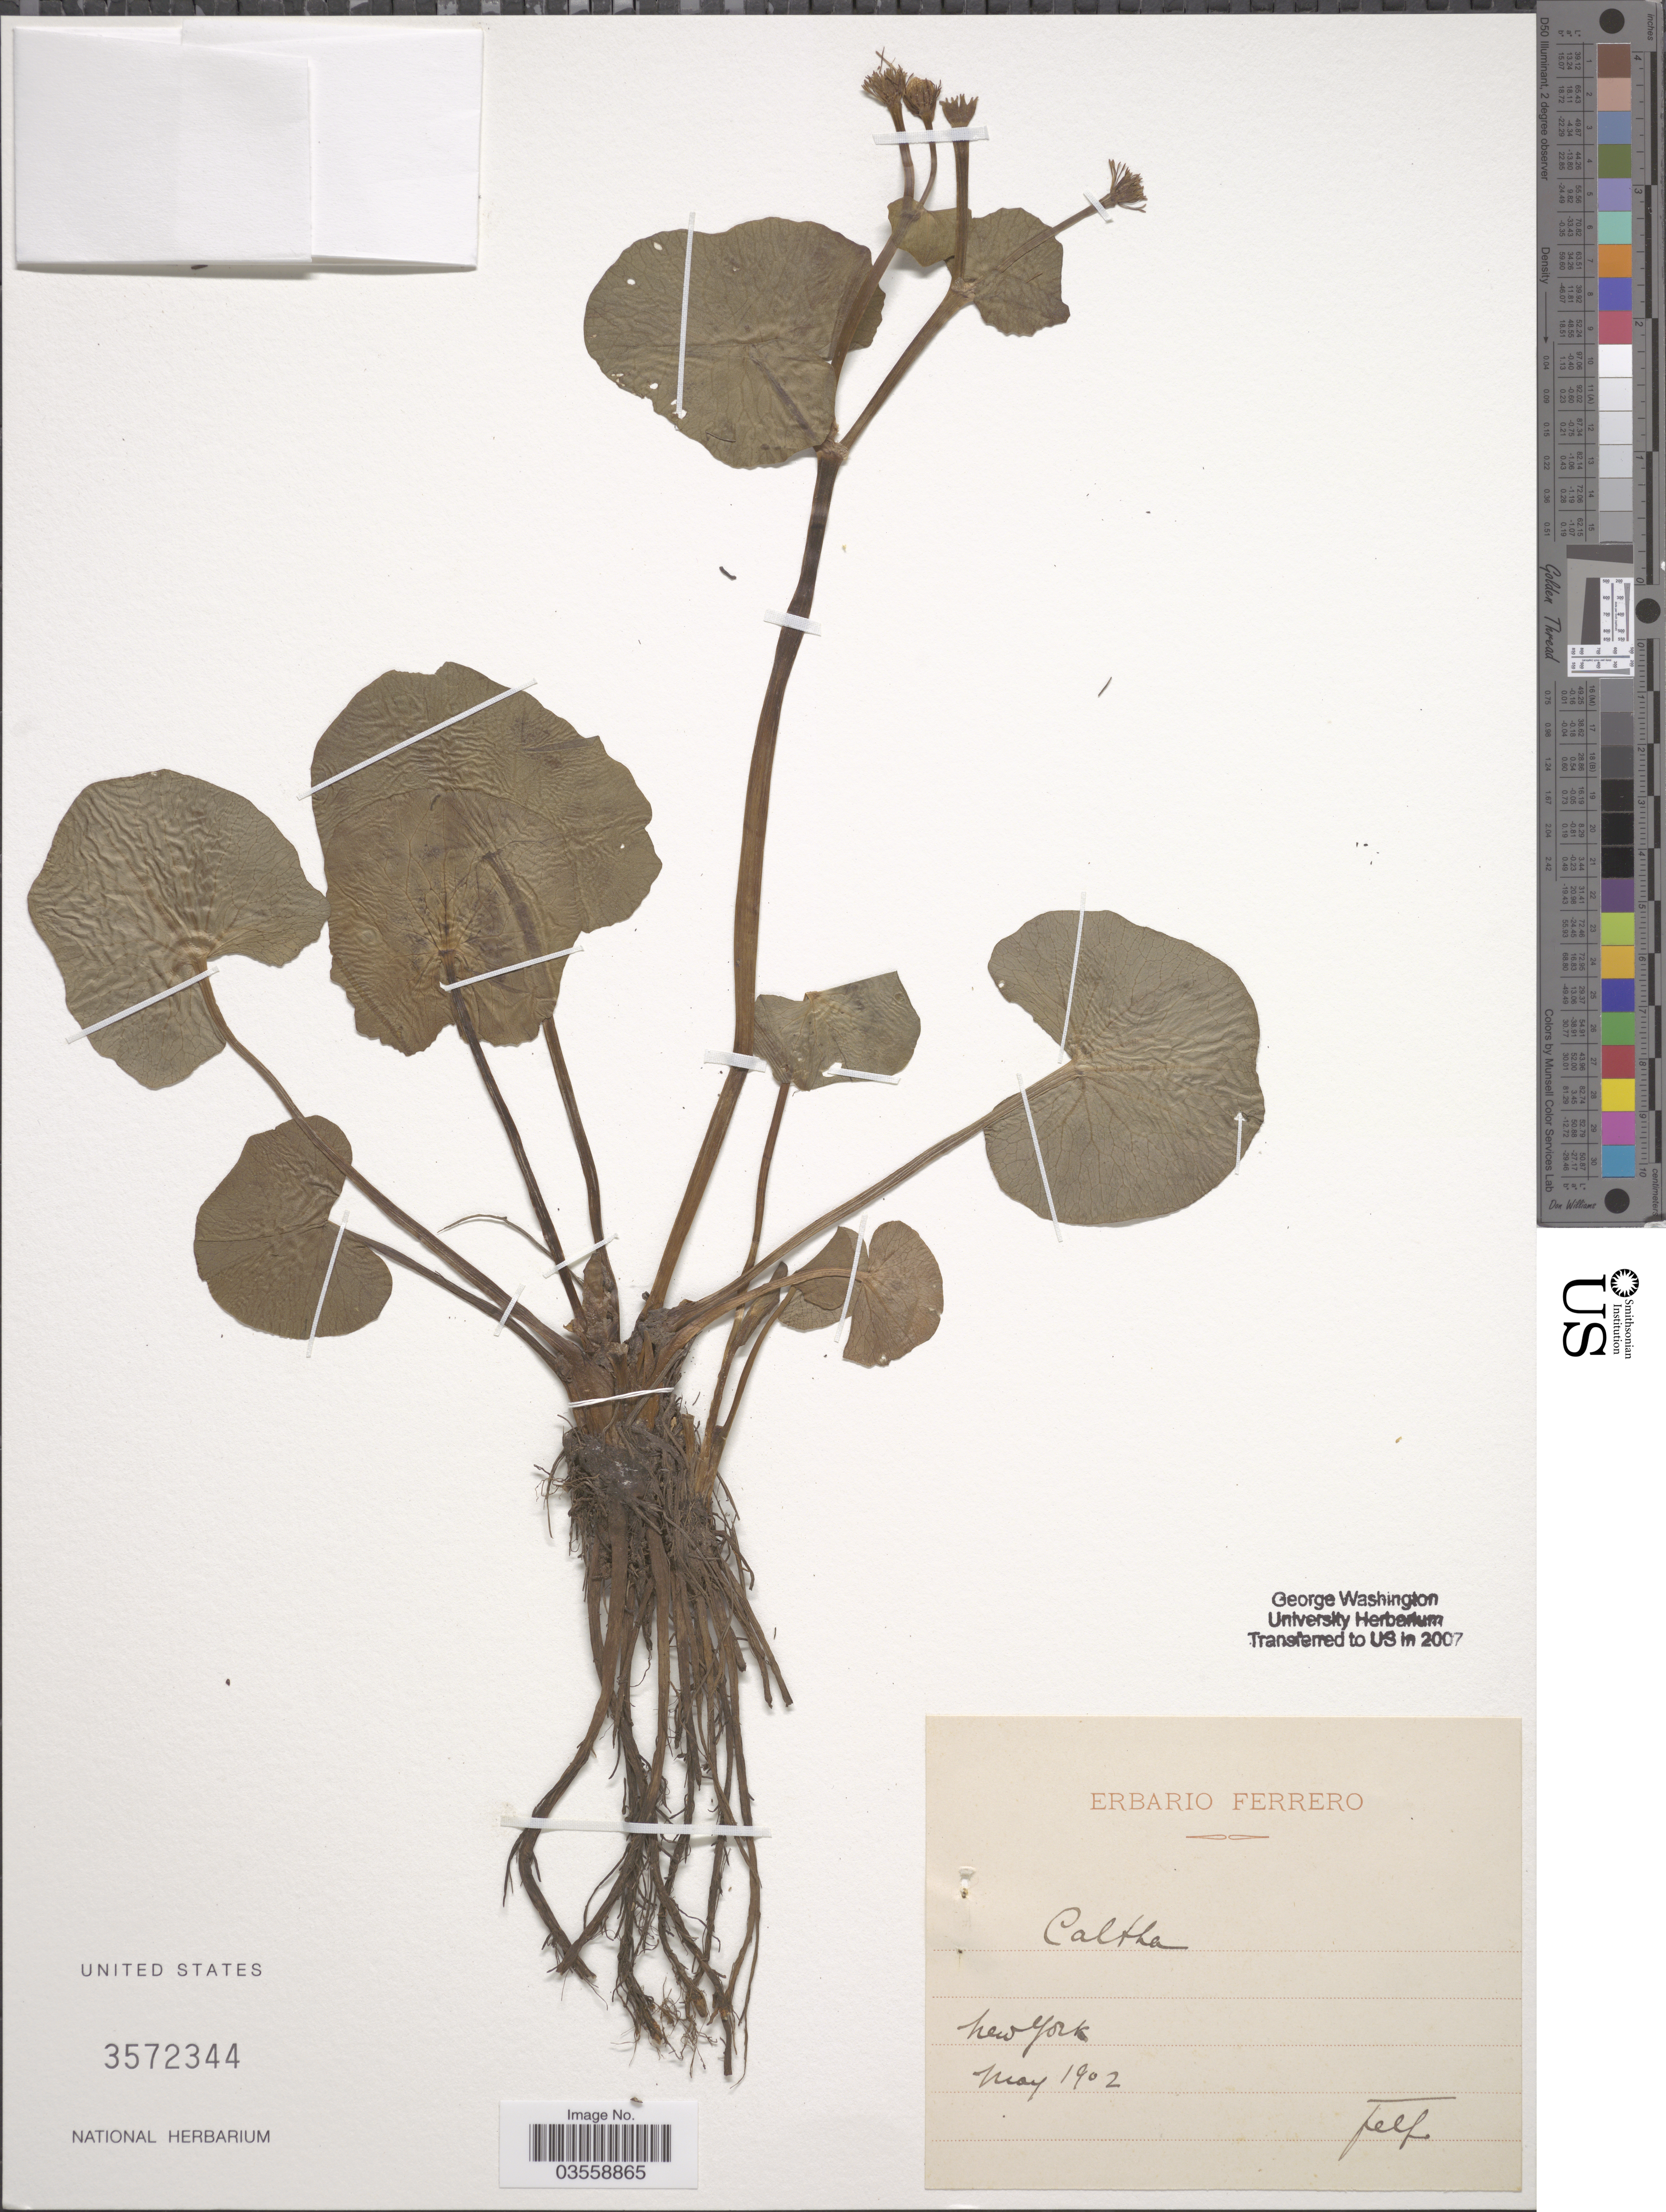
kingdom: Plantae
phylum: Tracheophyta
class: Magnoliopsida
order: Ranunculales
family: Ranunculaceae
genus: Caltha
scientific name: Caltha sp.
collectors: F. Ferrero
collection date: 1902-05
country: United States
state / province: New York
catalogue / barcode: US 3572344